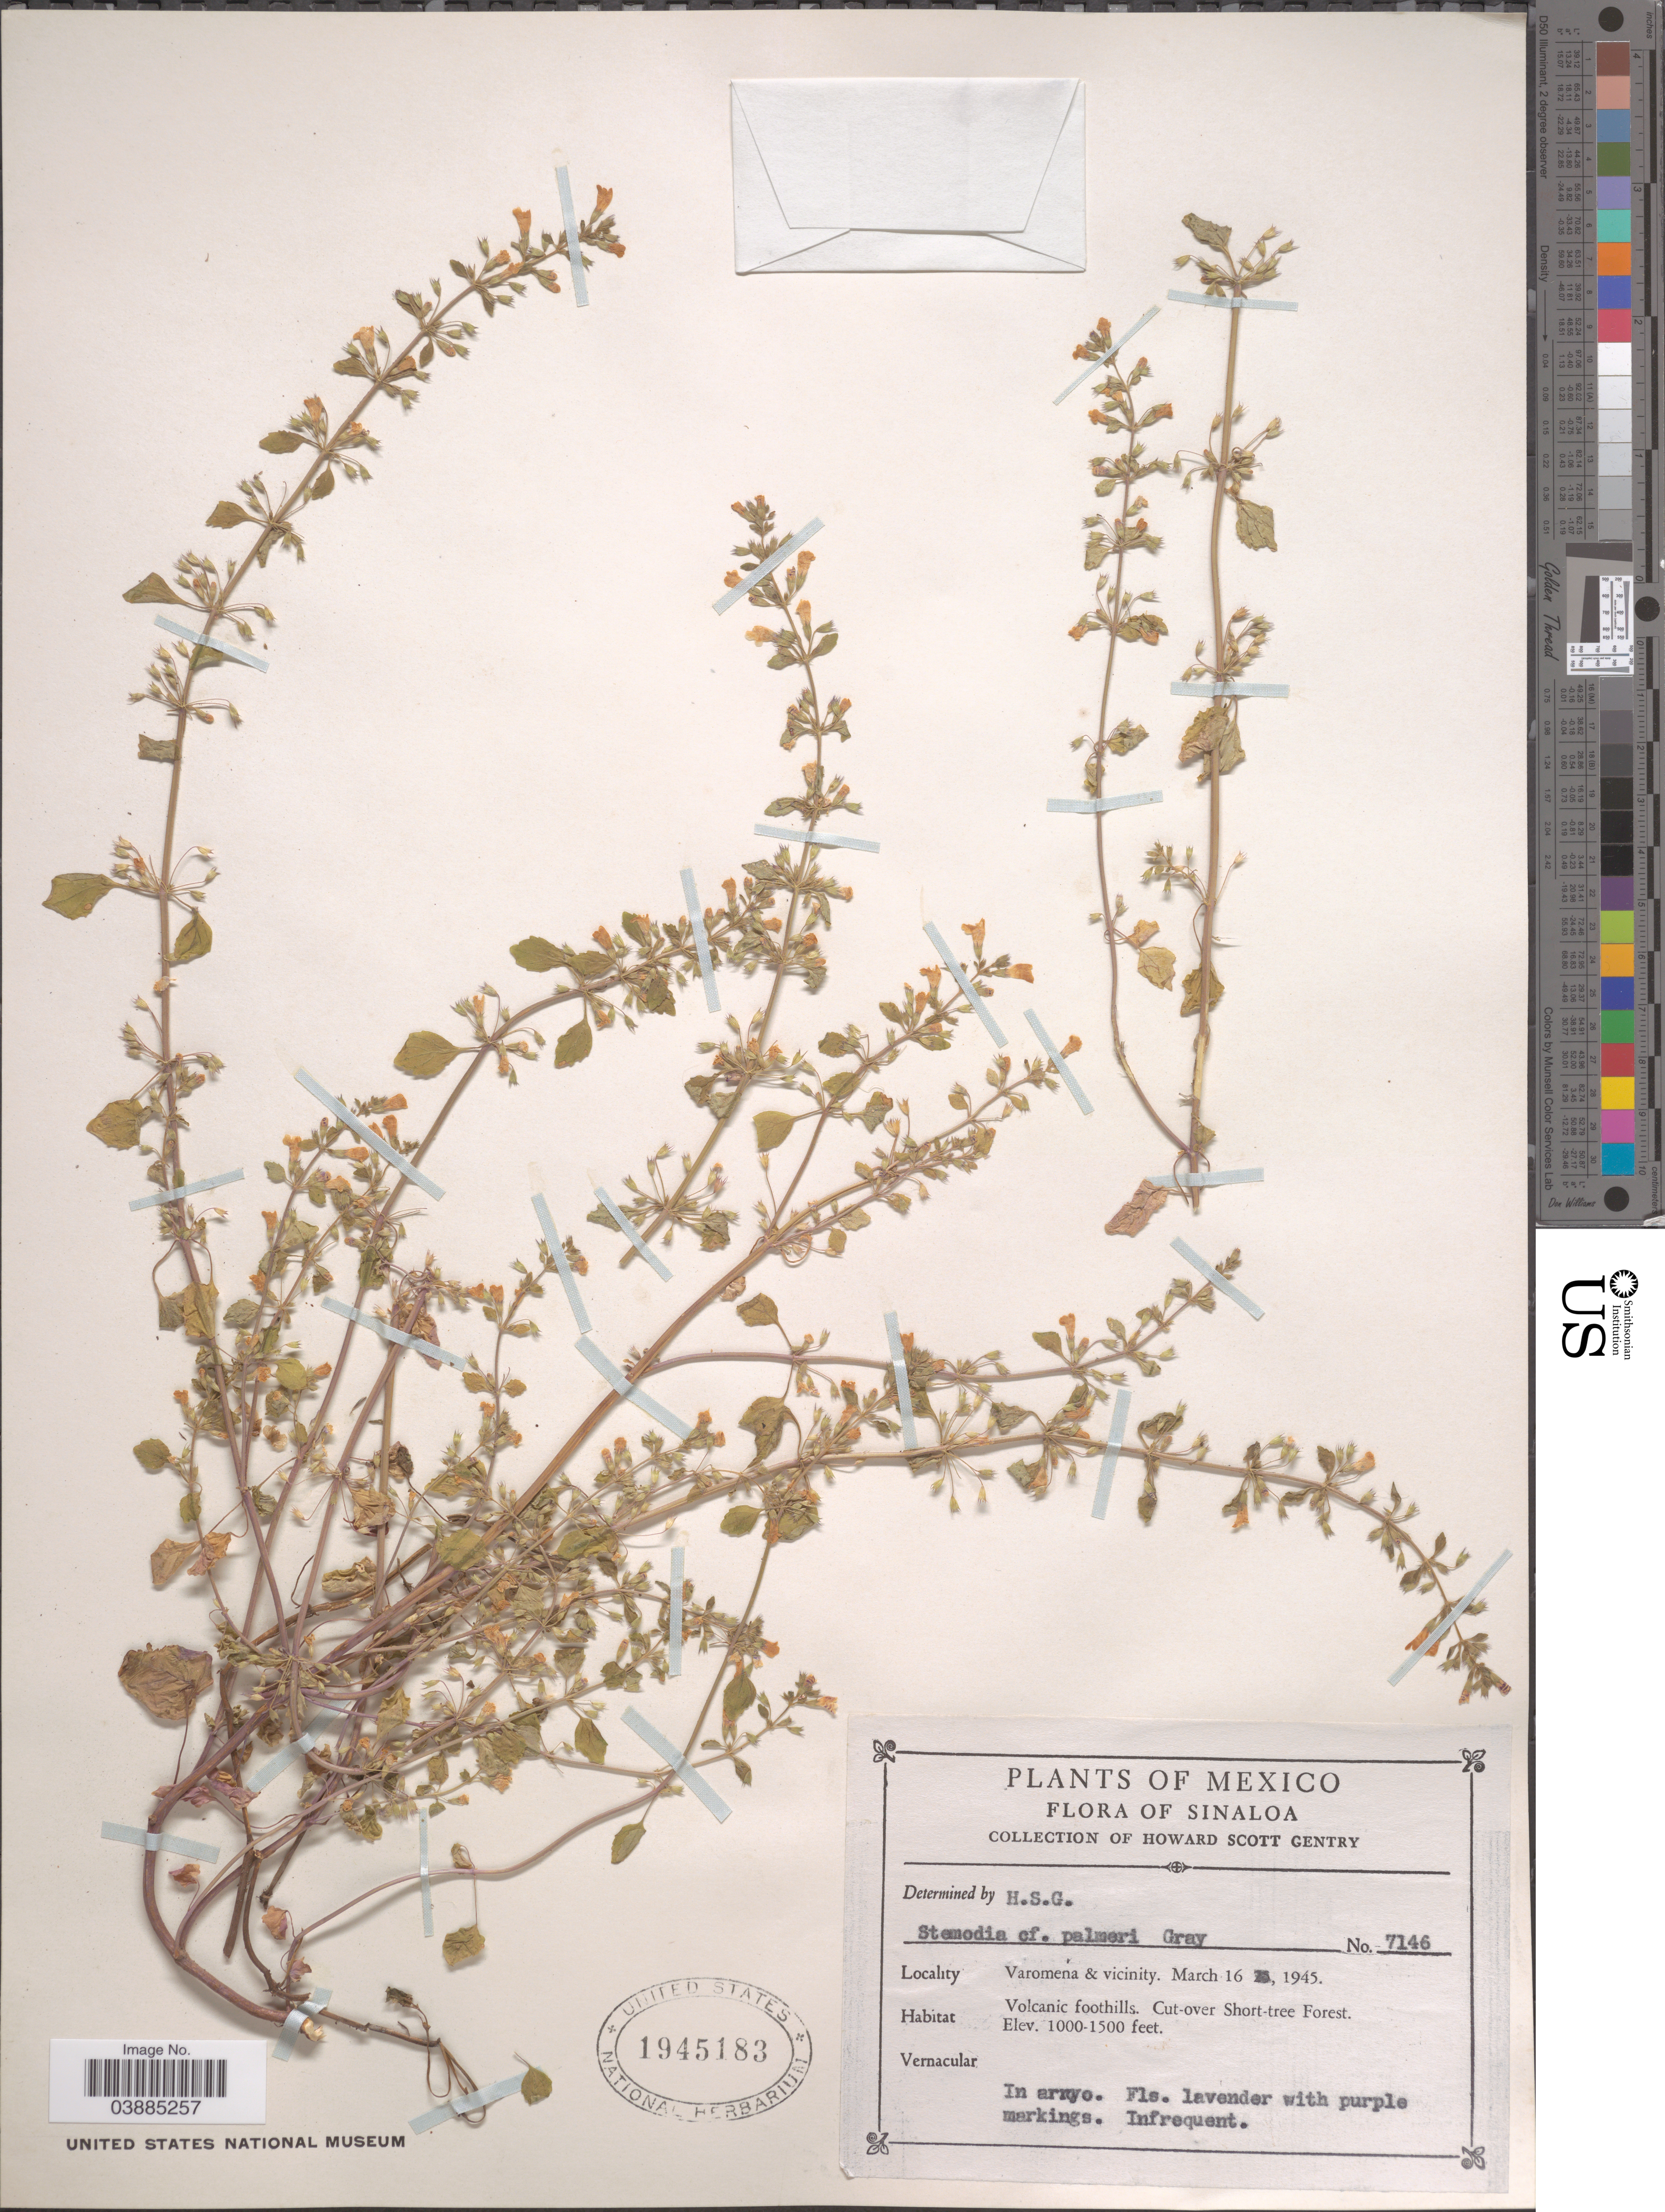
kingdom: Plantae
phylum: Tracheophyta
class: Magnoliopsida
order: Lamiales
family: Plantaginaceae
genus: Stemodia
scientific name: Stemodia parviflora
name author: W.T. Aiton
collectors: H. S. Gentry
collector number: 7146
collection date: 1945-03-16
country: Mexico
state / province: Sinaloa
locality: Varomena & vicinity.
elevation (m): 305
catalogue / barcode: US 1945183